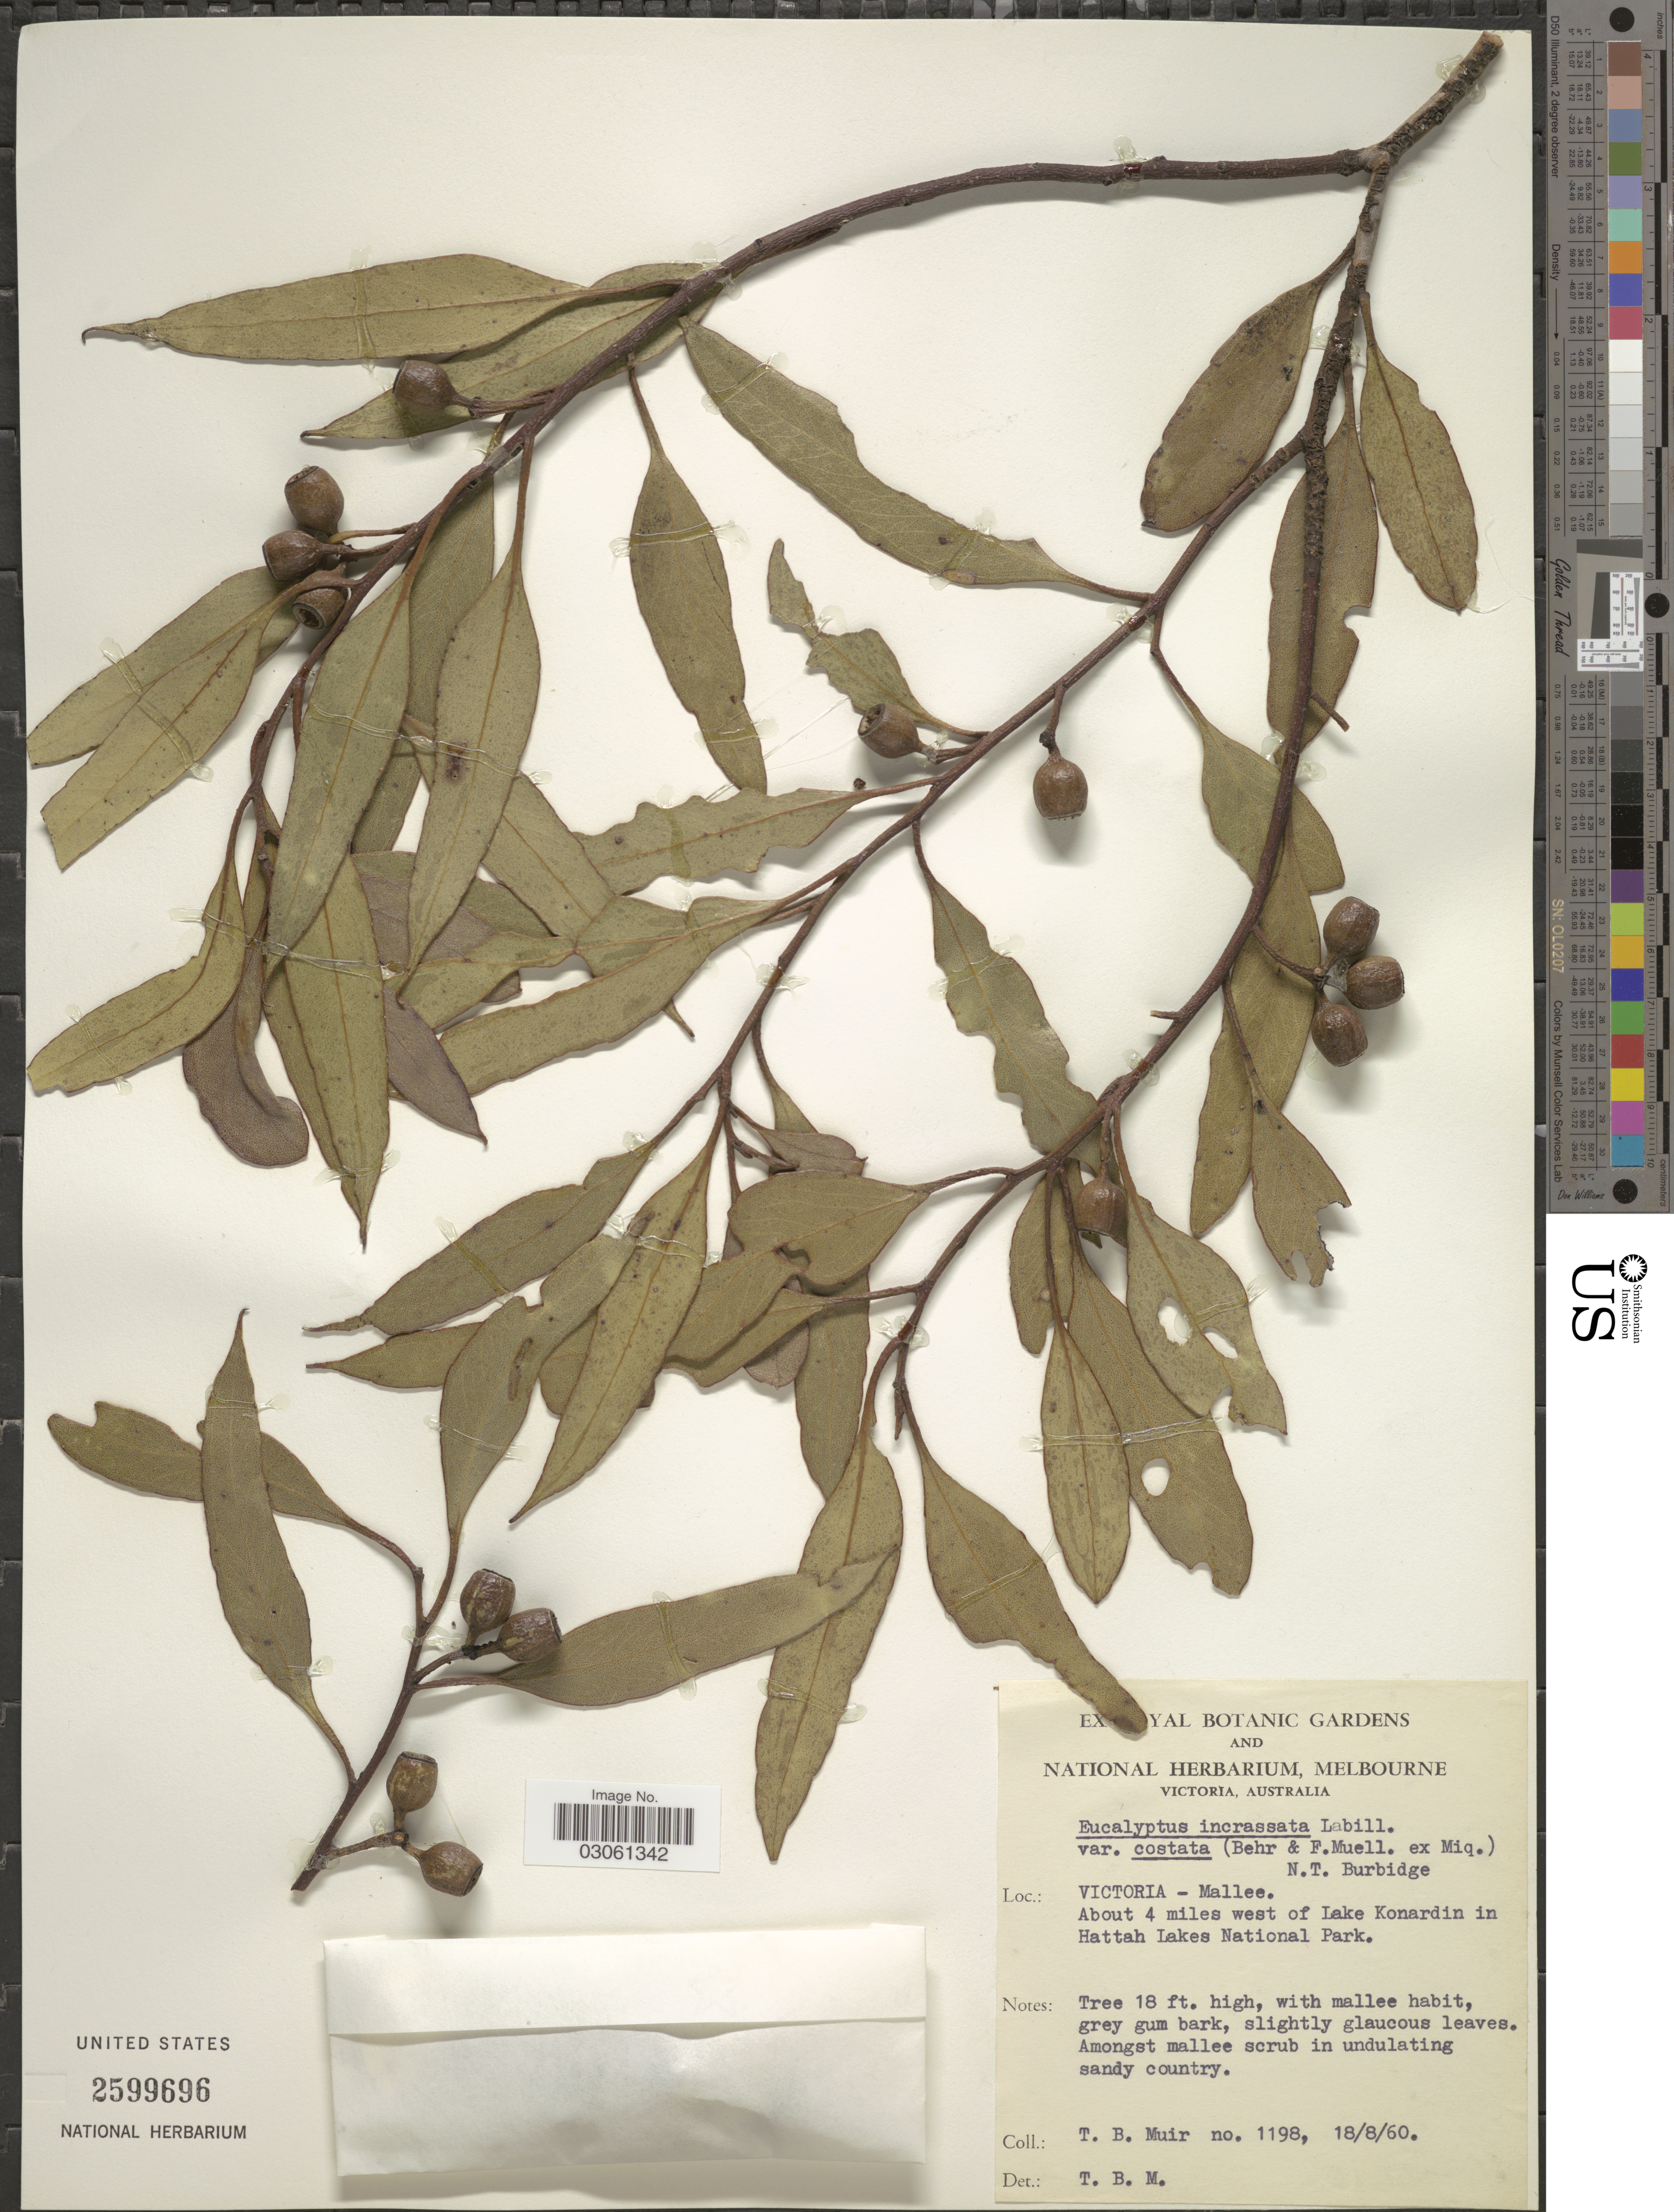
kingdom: Plantae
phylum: Tracheophyta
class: Magnoliopsida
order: Myrtales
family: Myrtaceae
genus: Eucalyptus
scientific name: Eucalyptus incrassata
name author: Labill.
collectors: T. Muir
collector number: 1198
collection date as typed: Transcribed d/m/y: 18/8/60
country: Australia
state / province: Victoria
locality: Victoria - Mallee. About 4 miles west of Lake Konardin in Hattah Lakes National Park.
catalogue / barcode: US 2599696